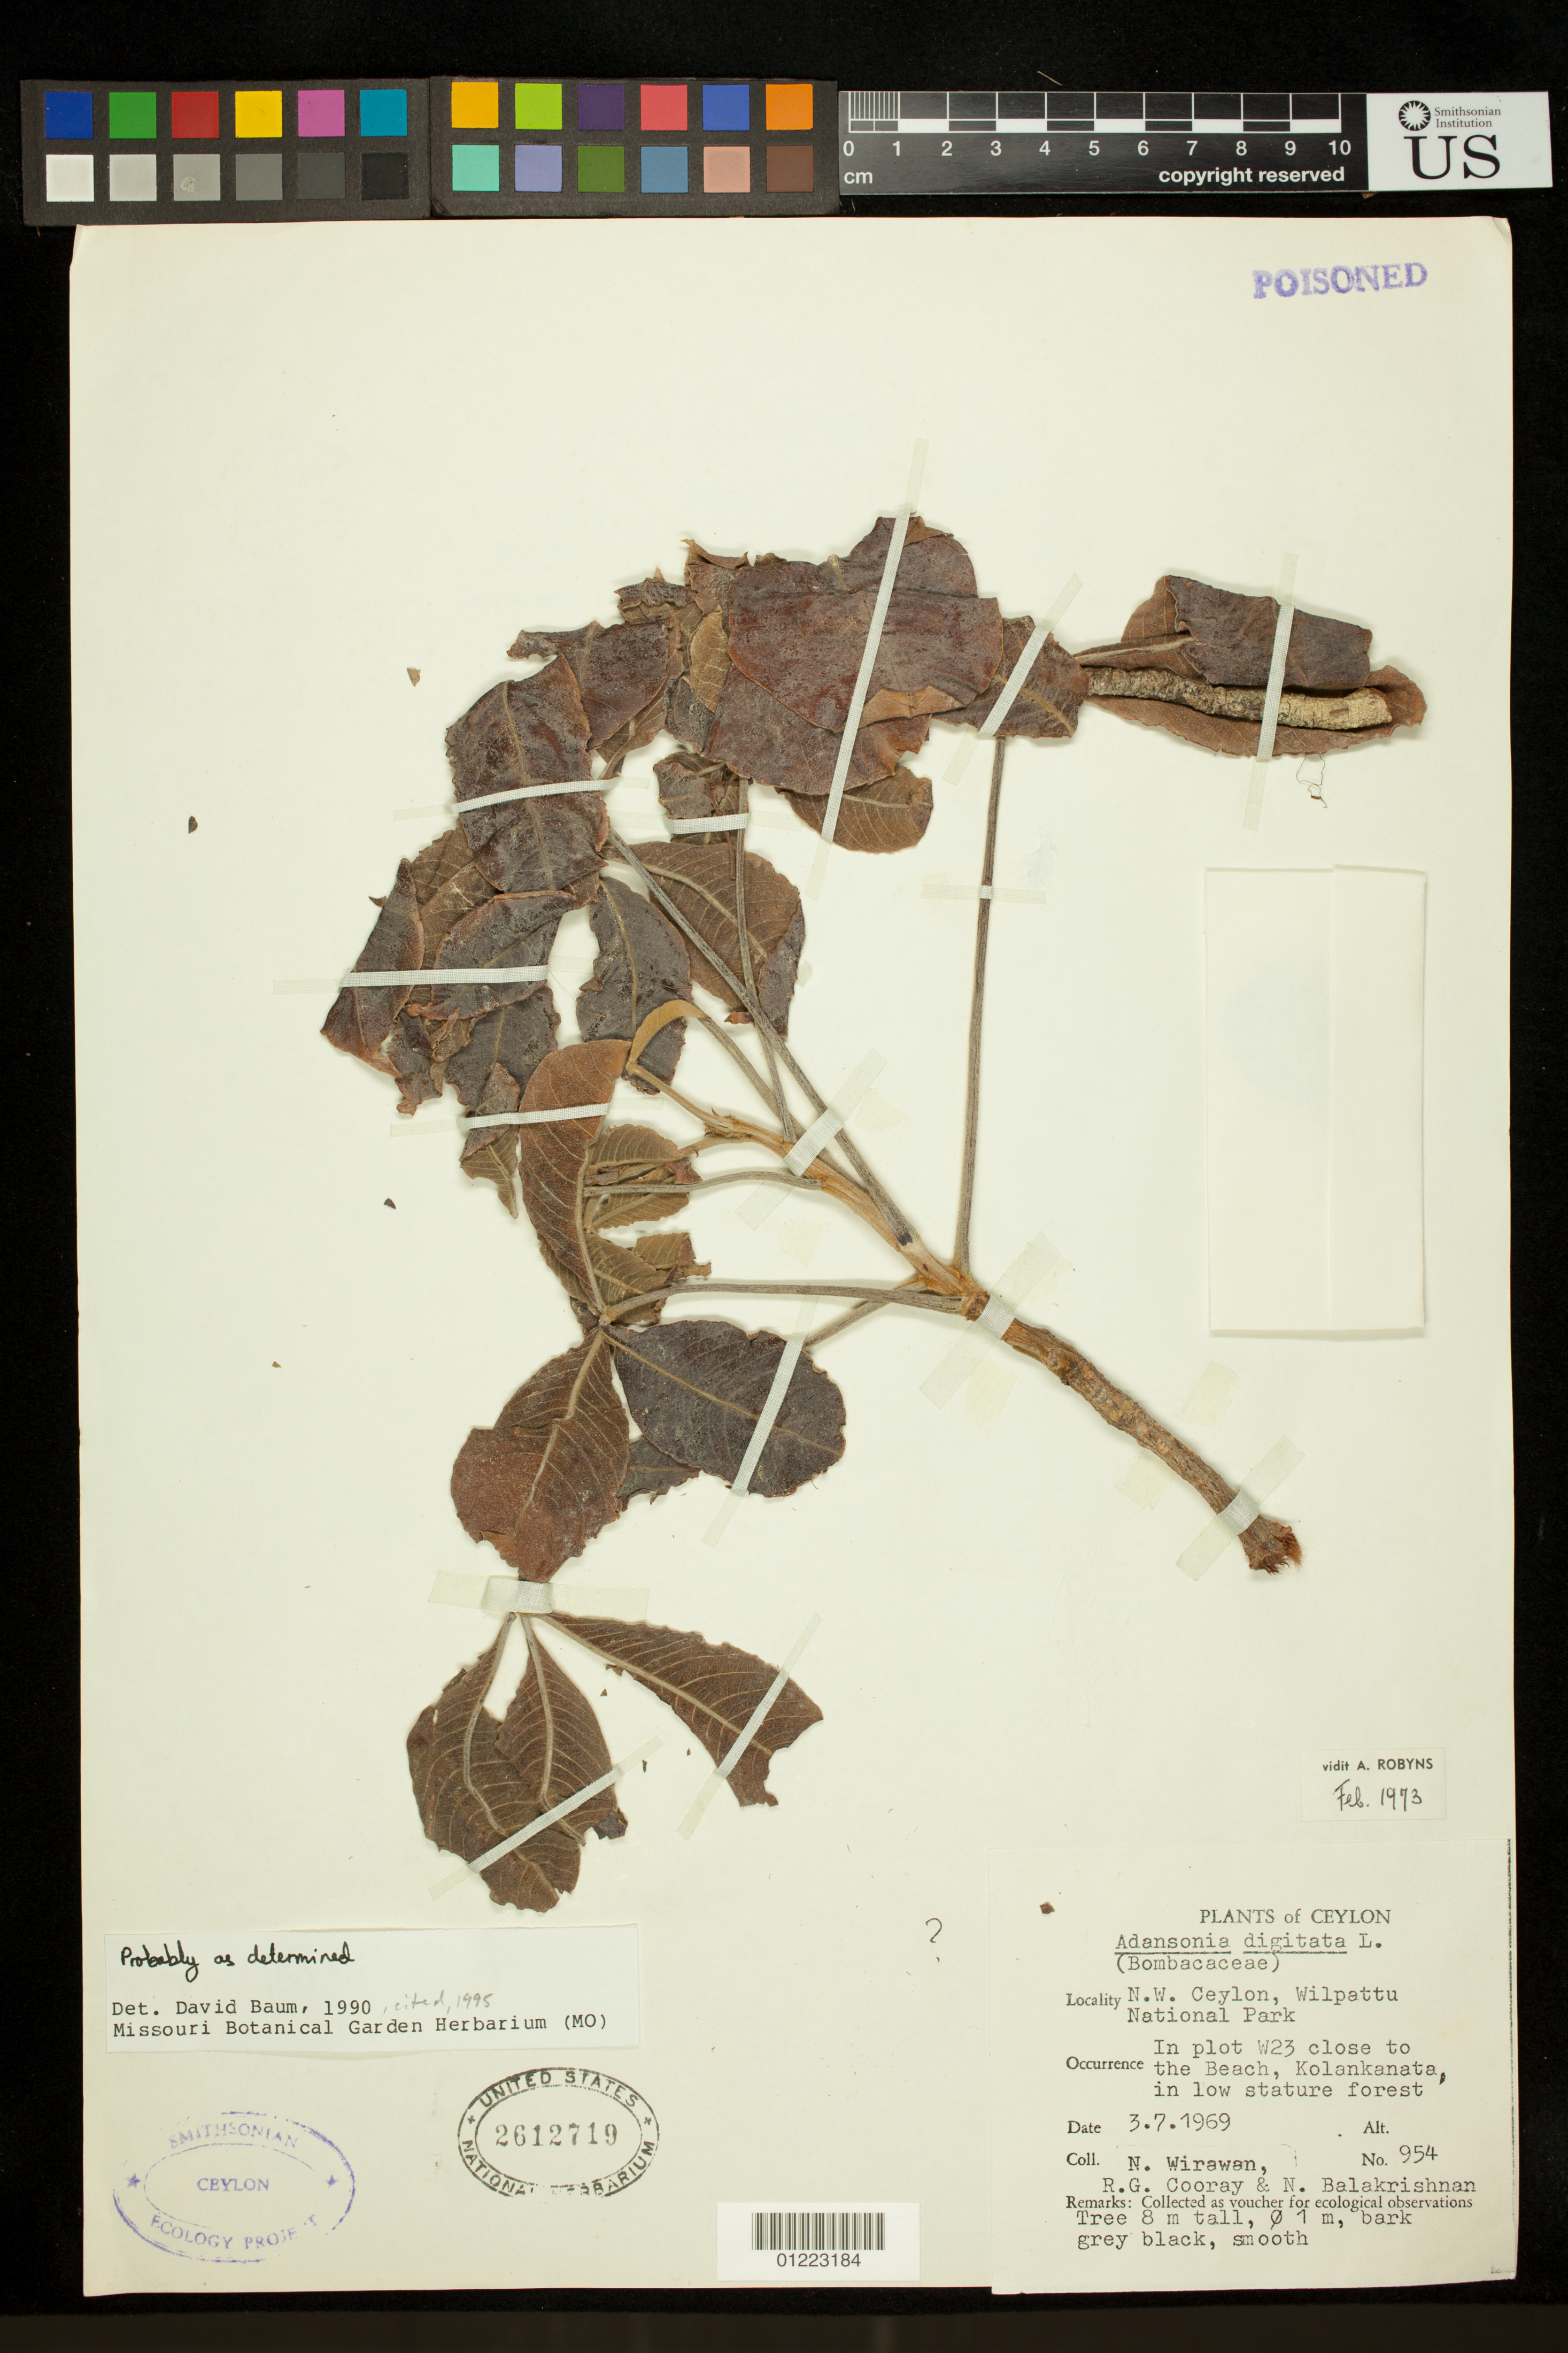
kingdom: Plantae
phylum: Tracheophyta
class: Magnoliopsida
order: Malvales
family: Malvaceae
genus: Adansonia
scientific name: Adansonia digitata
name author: L.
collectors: N. Wirawan, R. Coorya & N. Balakrishnan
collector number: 954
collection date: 1969-03-07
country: Sri Lanka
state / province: North Western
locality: Wilpattu National Park. In plot W23 close to the Beach, Kolankanata, in low stature forest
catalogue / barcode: US 2612719